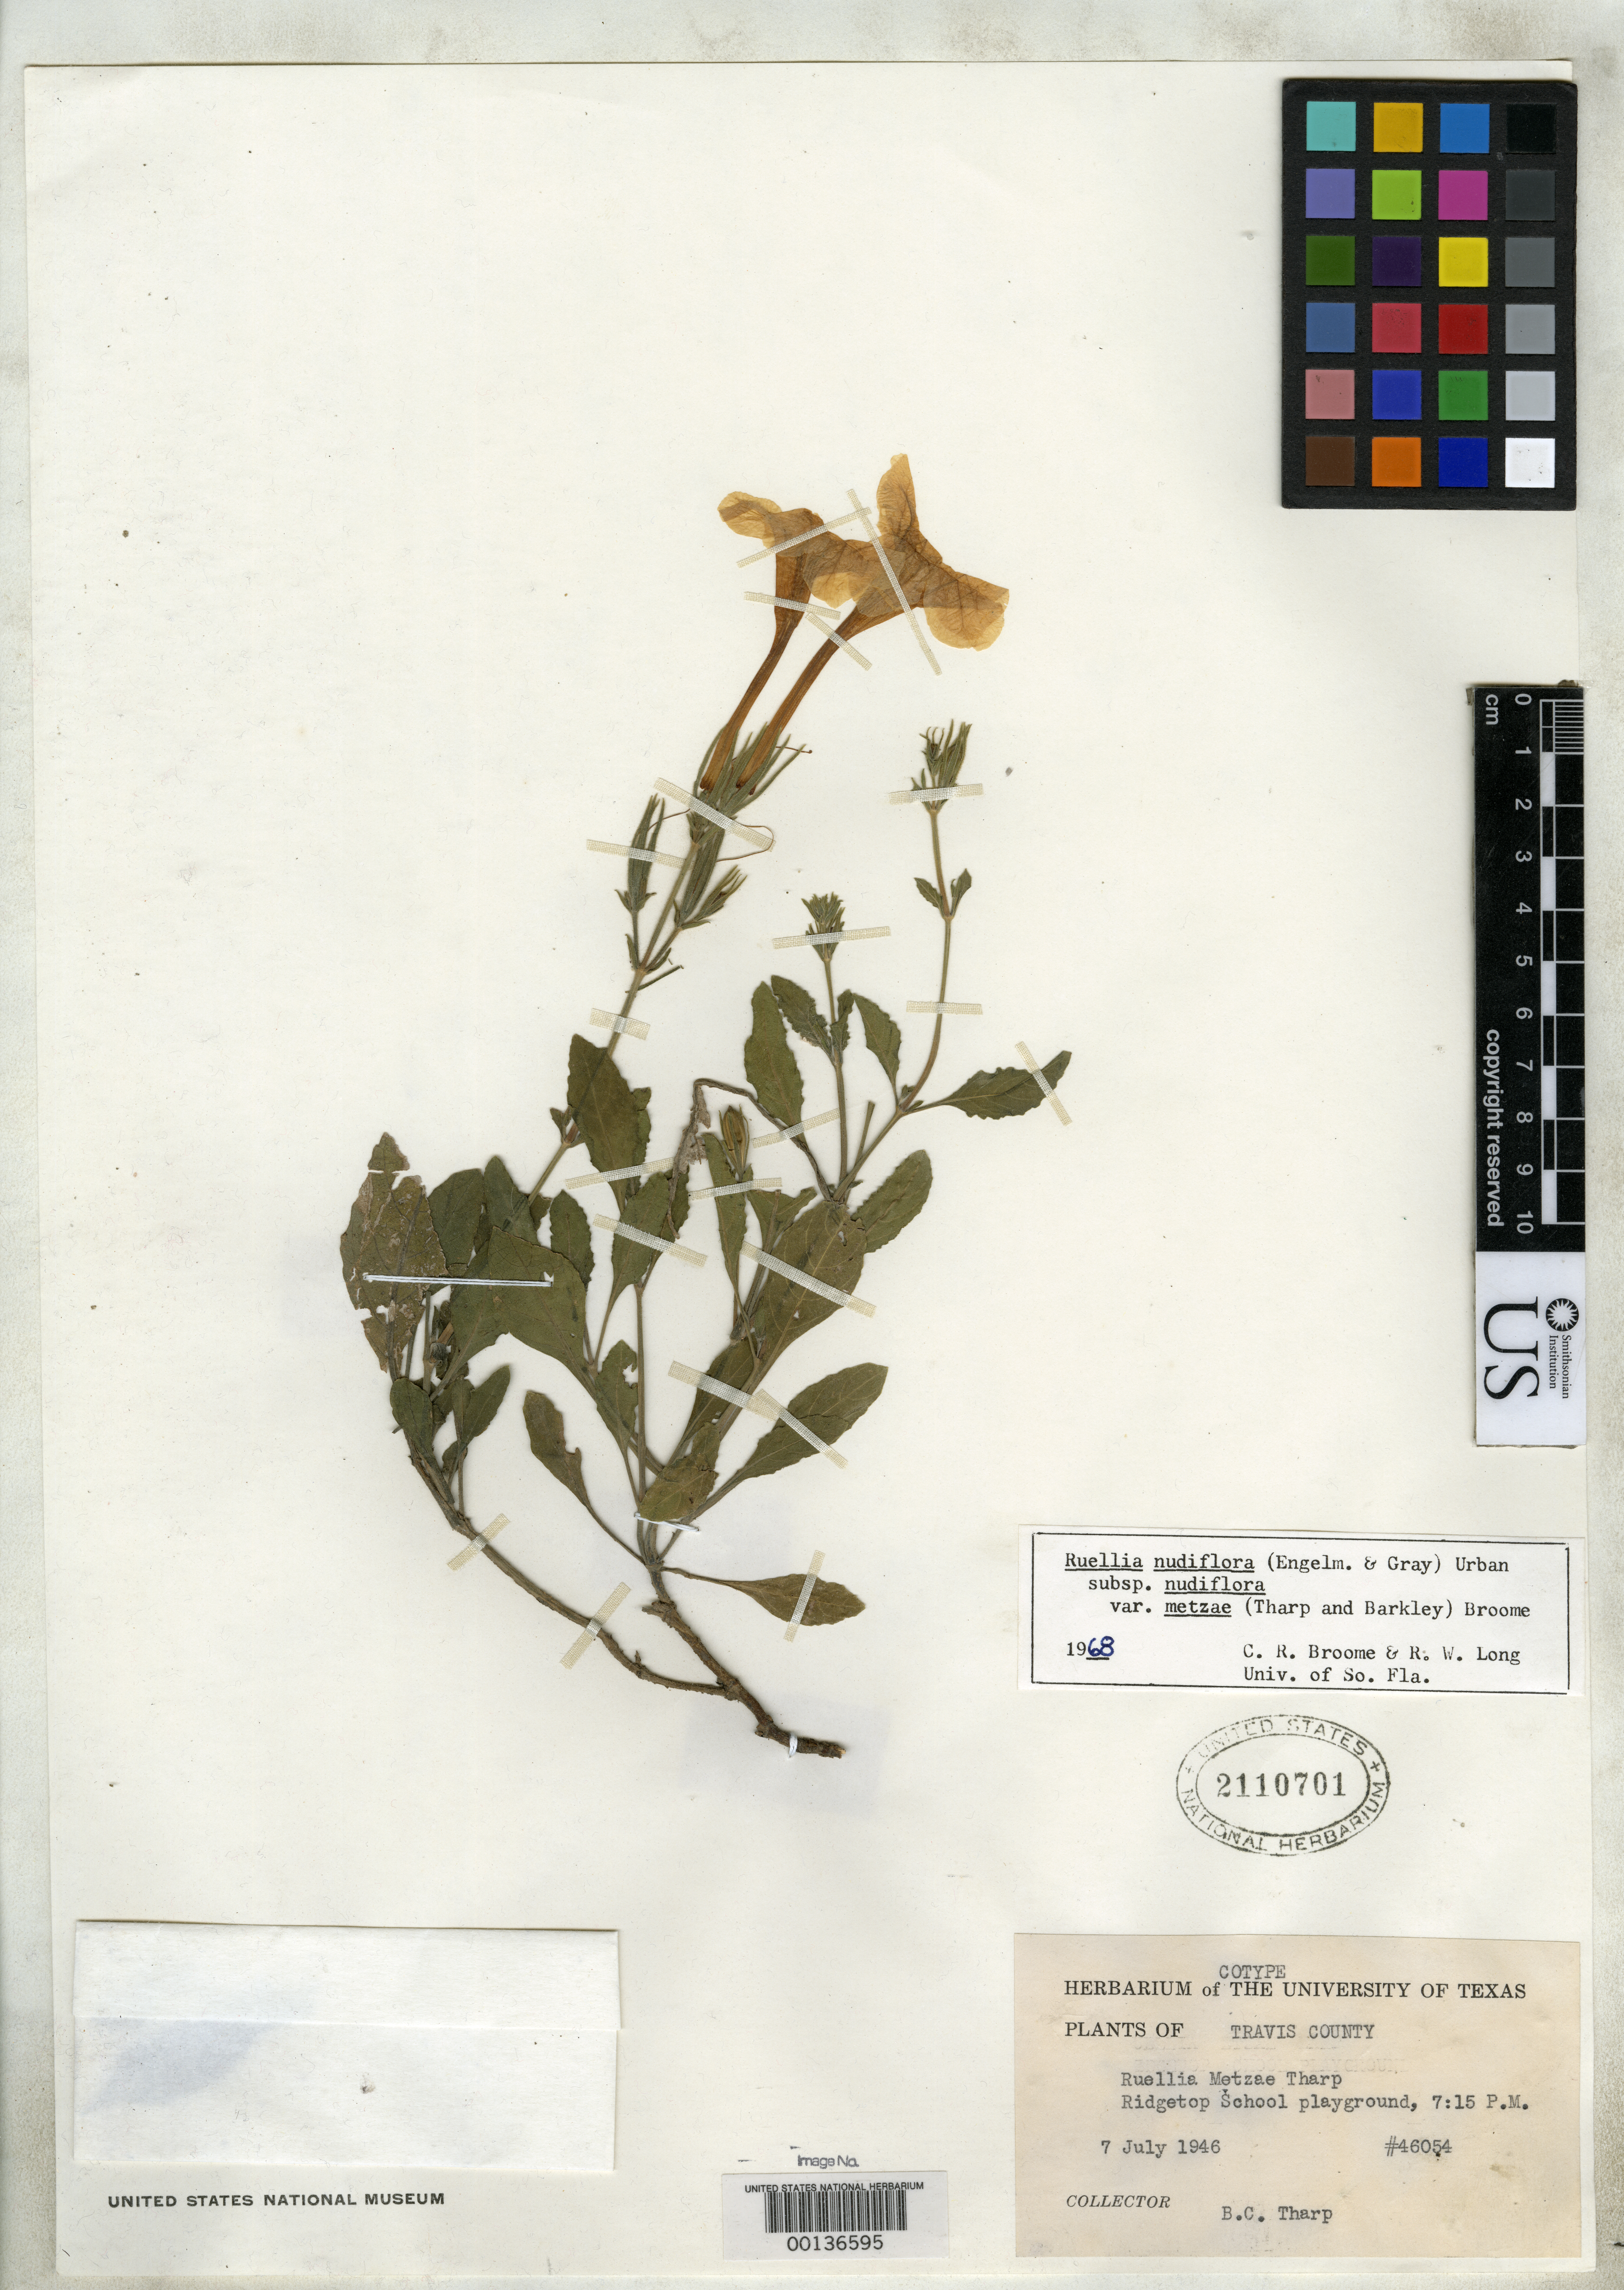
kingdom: Plantae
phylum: Tracheophyta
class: Magnoliopsida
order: Lamiales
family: Acanthaceae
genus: Ruellia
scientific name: Ruellia metziae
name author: Tharp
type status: Isotype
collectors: B. C. Tharp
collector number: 46054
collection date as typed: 07 Jul 1946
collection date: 1946-07-07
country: United States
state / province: Texas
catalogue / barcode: US 2110701